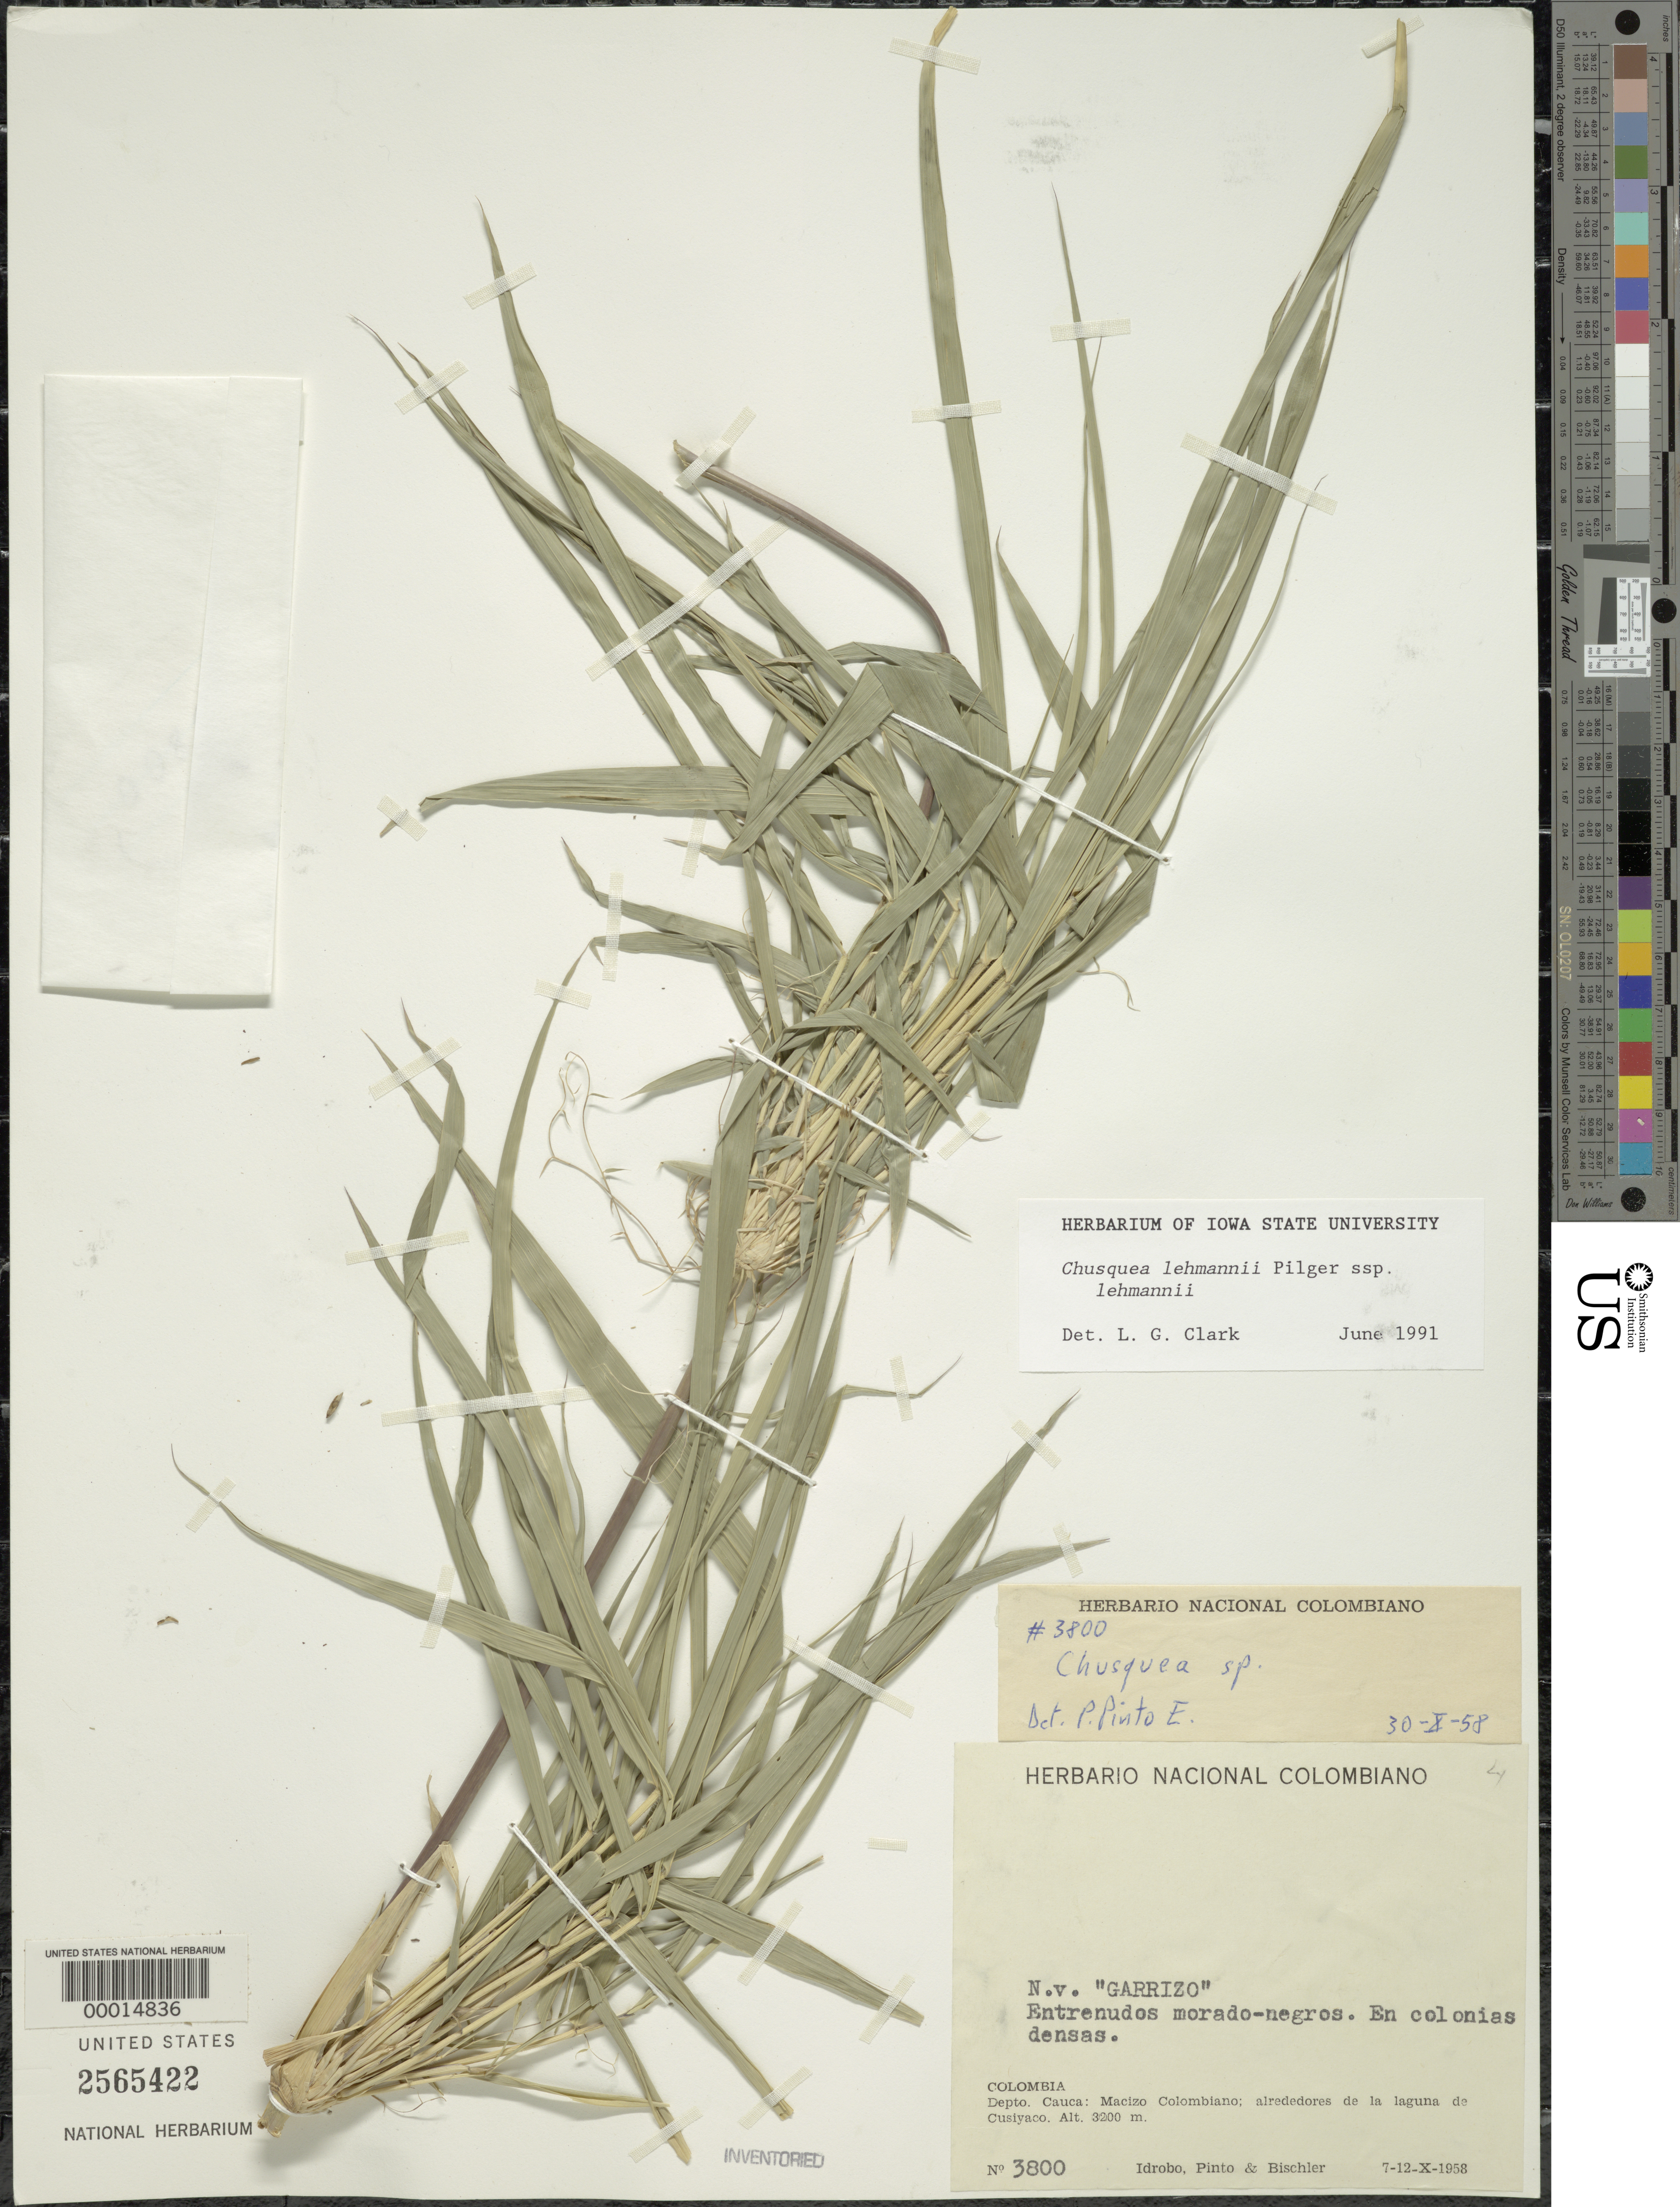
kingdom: Plantae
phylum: Tracheophyta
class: Liliopsida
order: Poales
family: Poaceae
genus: Chusquea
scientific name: Chusquea lehmannii subsp. lehmannii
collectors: J. M. Idrobo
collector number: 3800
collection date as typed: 07 Oct 1958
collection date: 1958-10-07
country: Colombia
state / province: Cauca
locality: Macizo Colombiano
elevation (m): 3200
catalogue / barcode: US 2565422